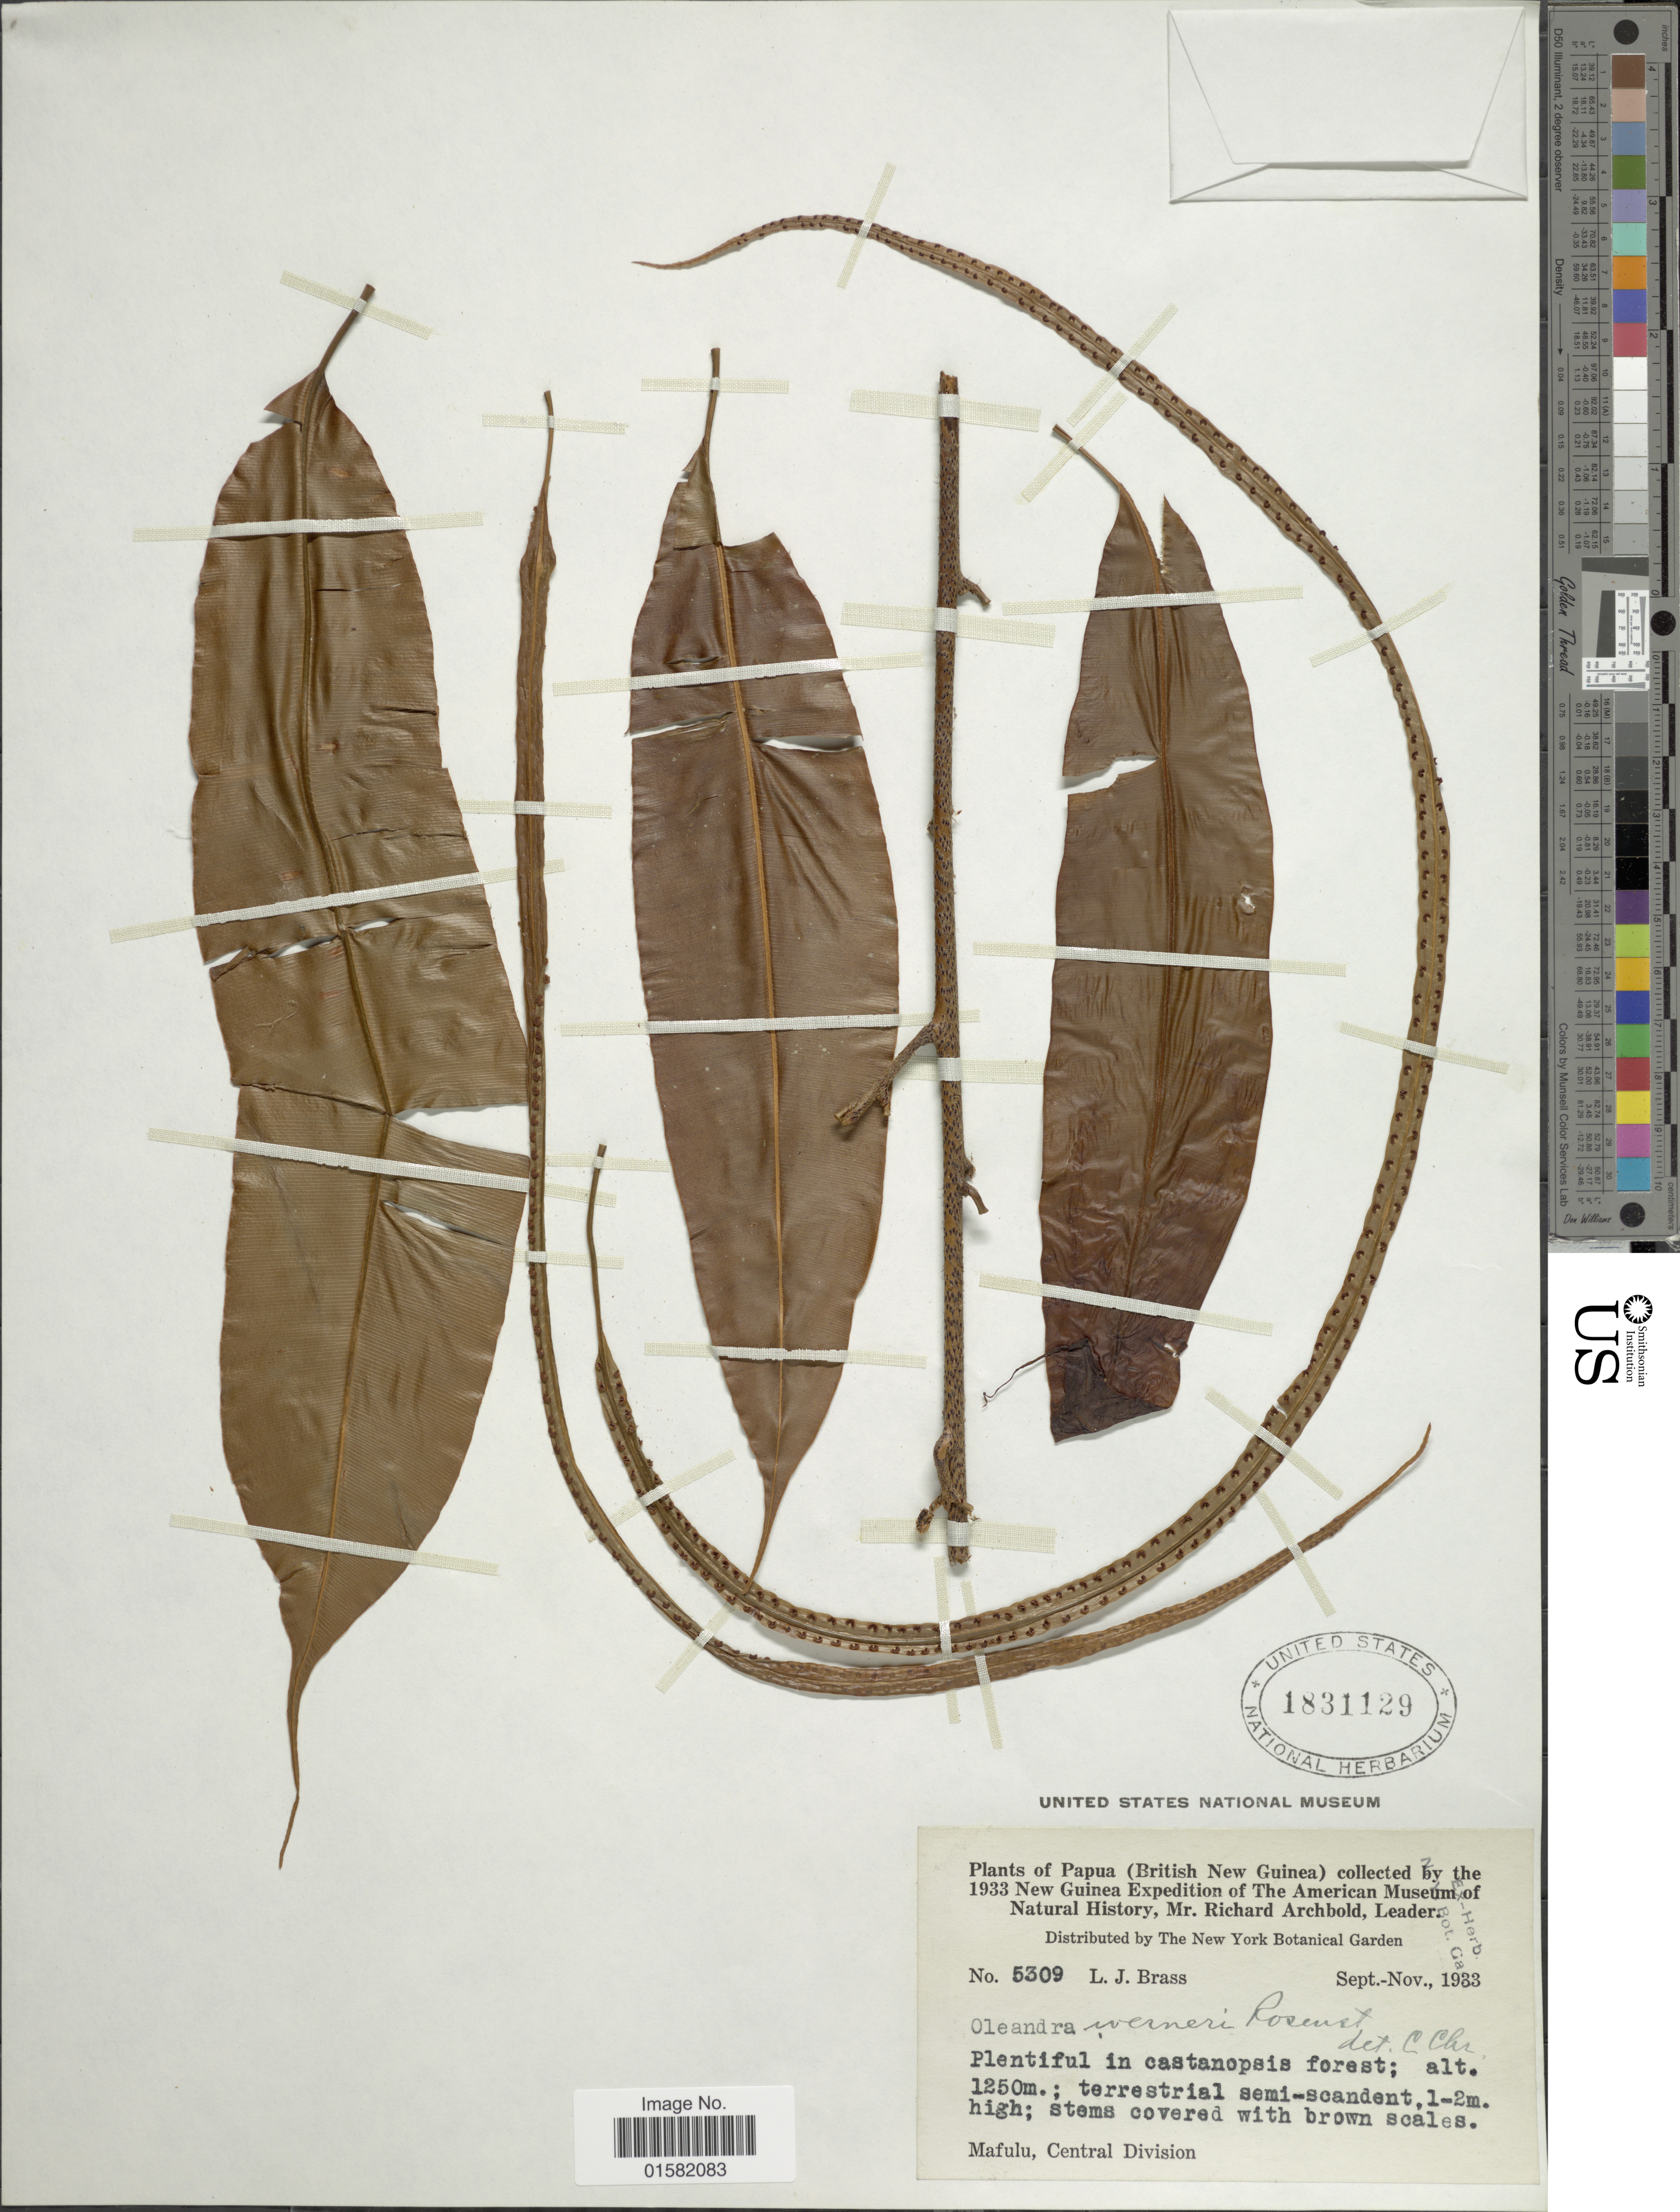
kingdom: Plantae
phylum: Tracheophyta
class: Polypodiopsida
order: Polypodiales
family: Oleandraceae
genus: Oleandra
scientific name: Oleandra werneri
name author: Rosenst.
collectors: L. J. Brass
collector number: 5309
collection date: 1933-09/1933-11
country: Papua New Guinea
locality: Papua (British New Guinea), Mafulu, Central Division.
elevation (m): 1250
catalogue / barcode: US 1831129